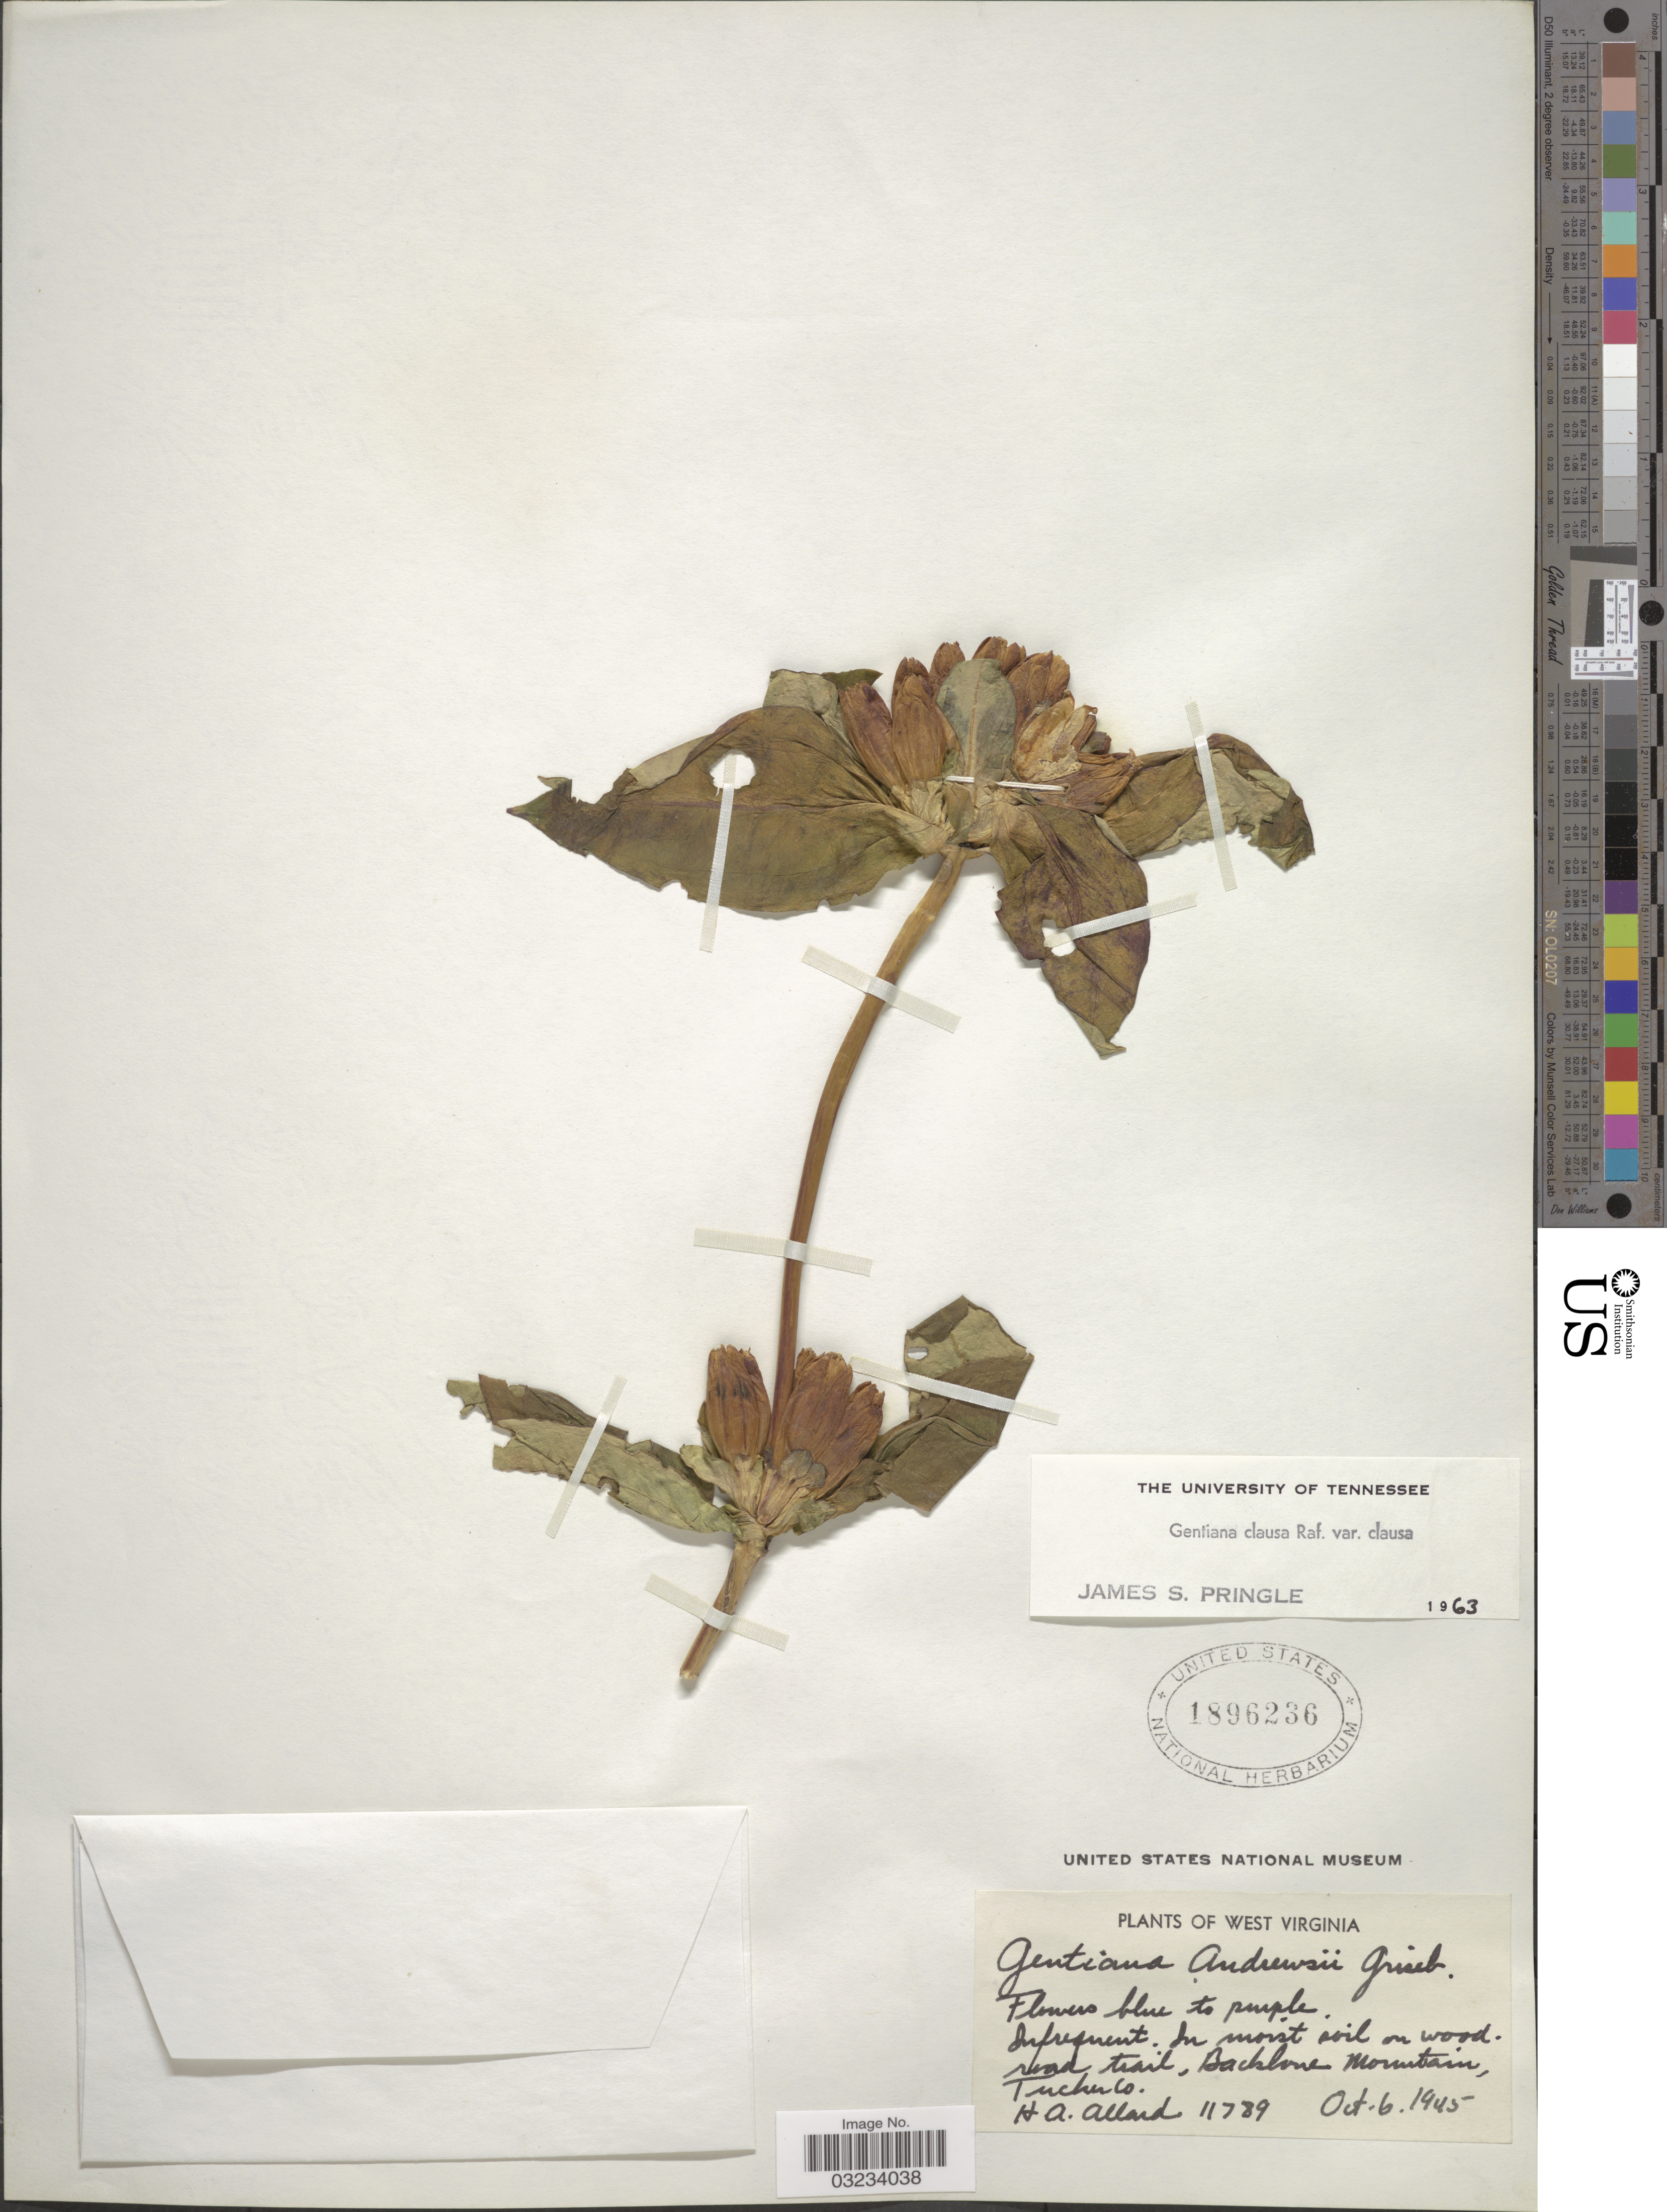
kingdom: Plantae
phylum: Tracheophyta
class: Magnoliopsida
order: Gentianales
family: Gentianaceae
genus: Gentiana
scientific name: Gentiana clausa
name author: Raf.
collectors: H. A. Allard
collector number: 11789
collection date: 1945-10-06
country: United States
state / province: West Virginia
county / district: Tucker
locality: Road trail, Backbone Mountain, Tucker Co.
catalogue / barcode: US 1896236